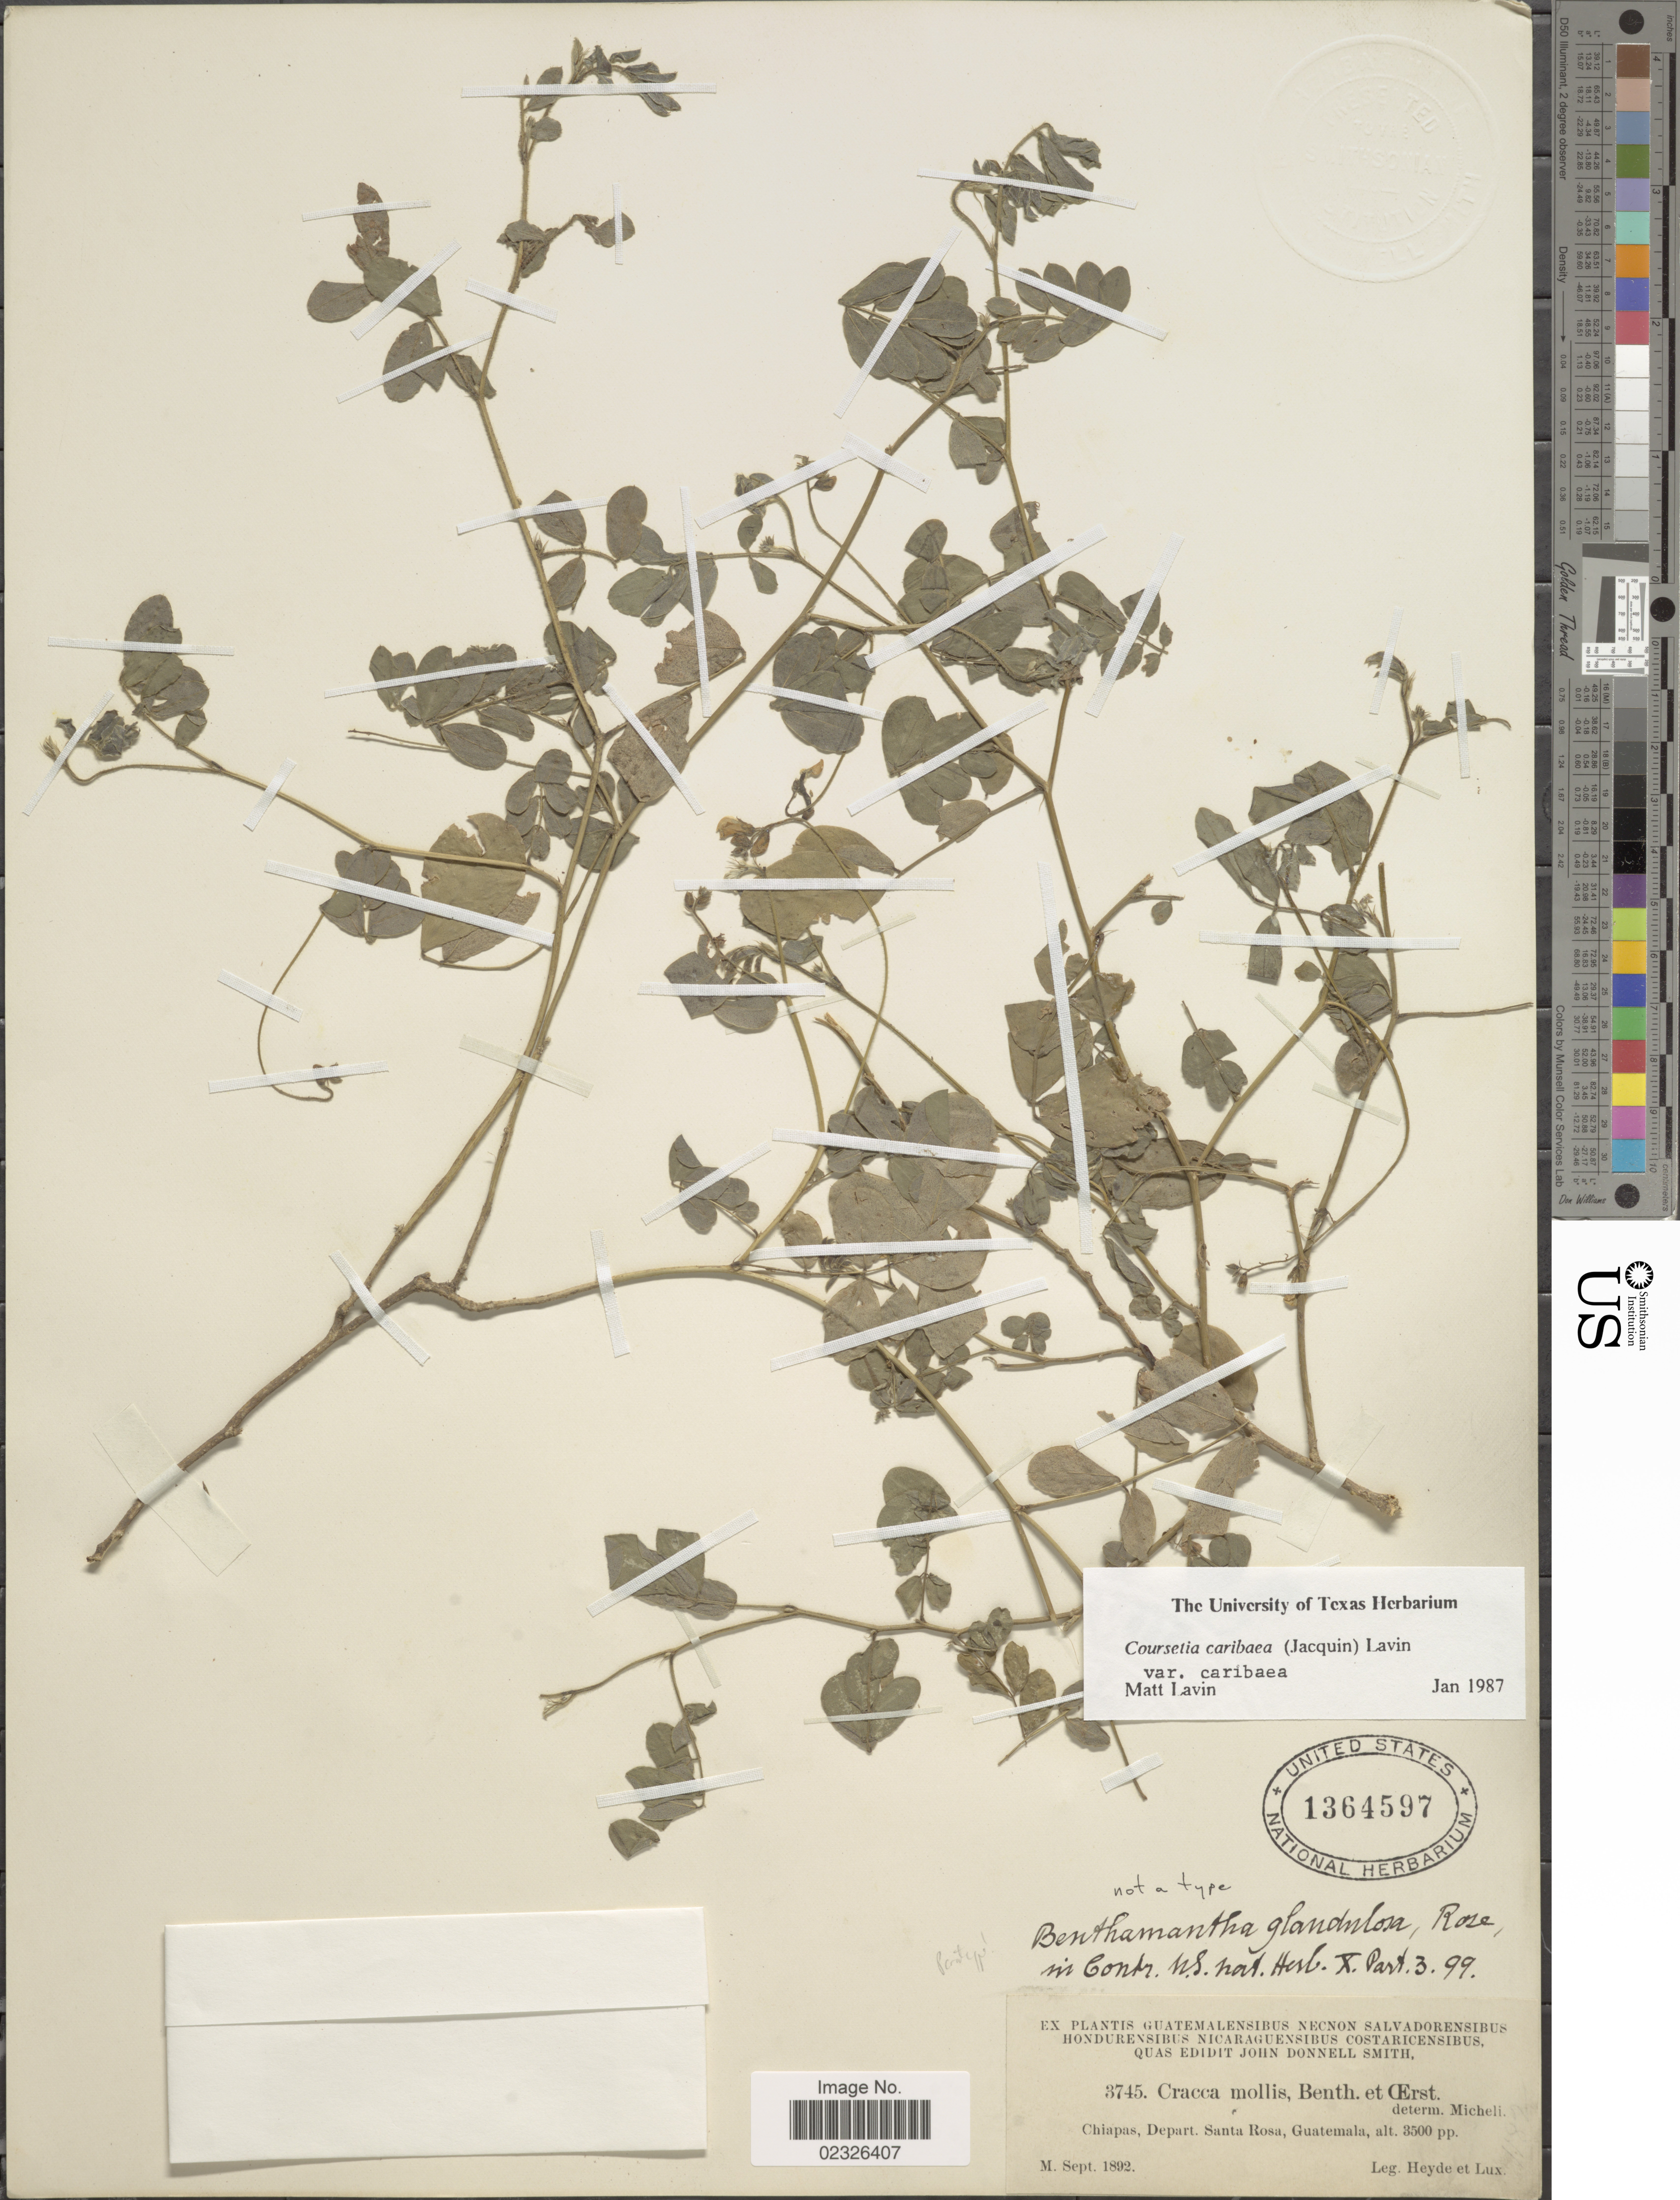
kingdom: Plantae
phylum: Tracheophyta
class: Magnoliopsida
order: Fabales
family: Fabaceae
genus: Coursetia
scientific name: Coursetia caribaea var. caribaea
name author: (Jacq.) Lavin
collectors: Heyde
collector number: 3745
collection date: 1892-09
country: Guatemala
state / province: Santa Rosa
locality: Chiapas, Depart. Santa Rosa, Guatemala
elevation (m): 1067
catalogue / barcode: US 1364597